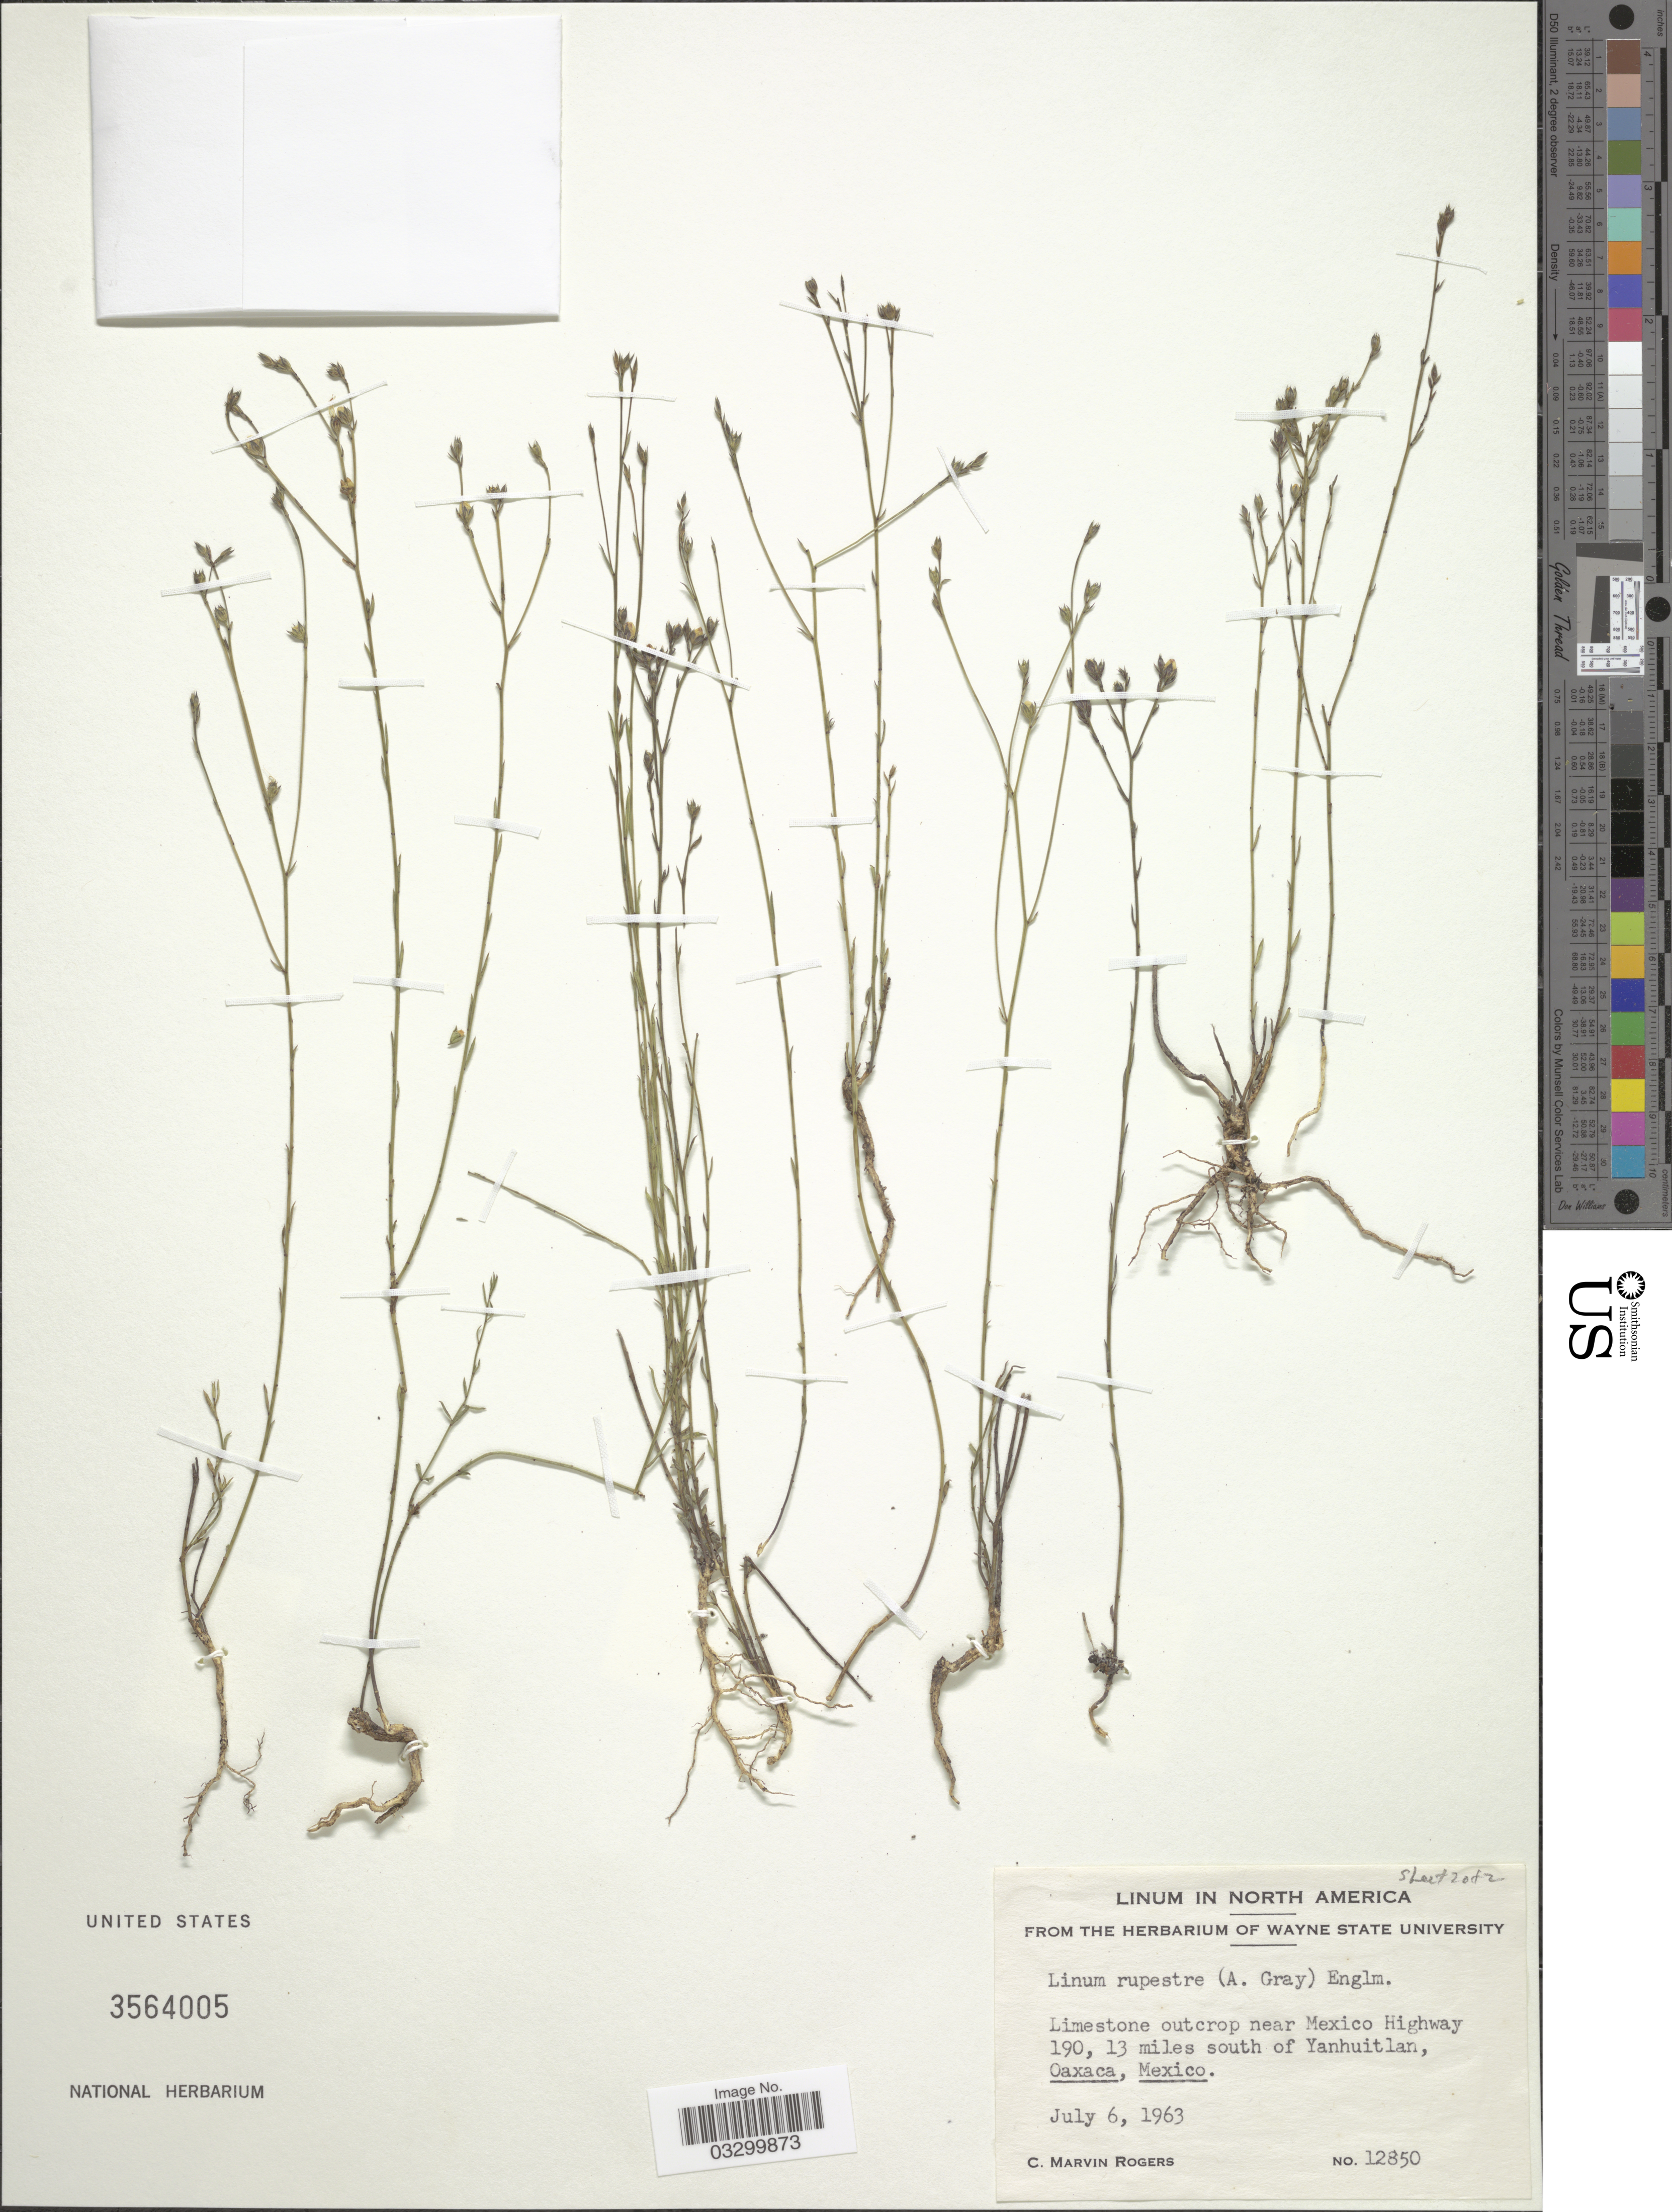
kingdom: Plantae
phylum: Tracheophyta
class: Magnoliopsida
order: Malpighiales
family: Linaceae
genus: Linum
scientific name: Linum rupestre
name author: Engelm.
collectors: C. M. Rogers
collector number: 12850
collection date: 1963-07-06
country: Mexico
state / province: Oaxaca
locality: Near Mexico Highway 190, 13 miles south of Yanhuitlan.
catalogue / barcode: US 3564005